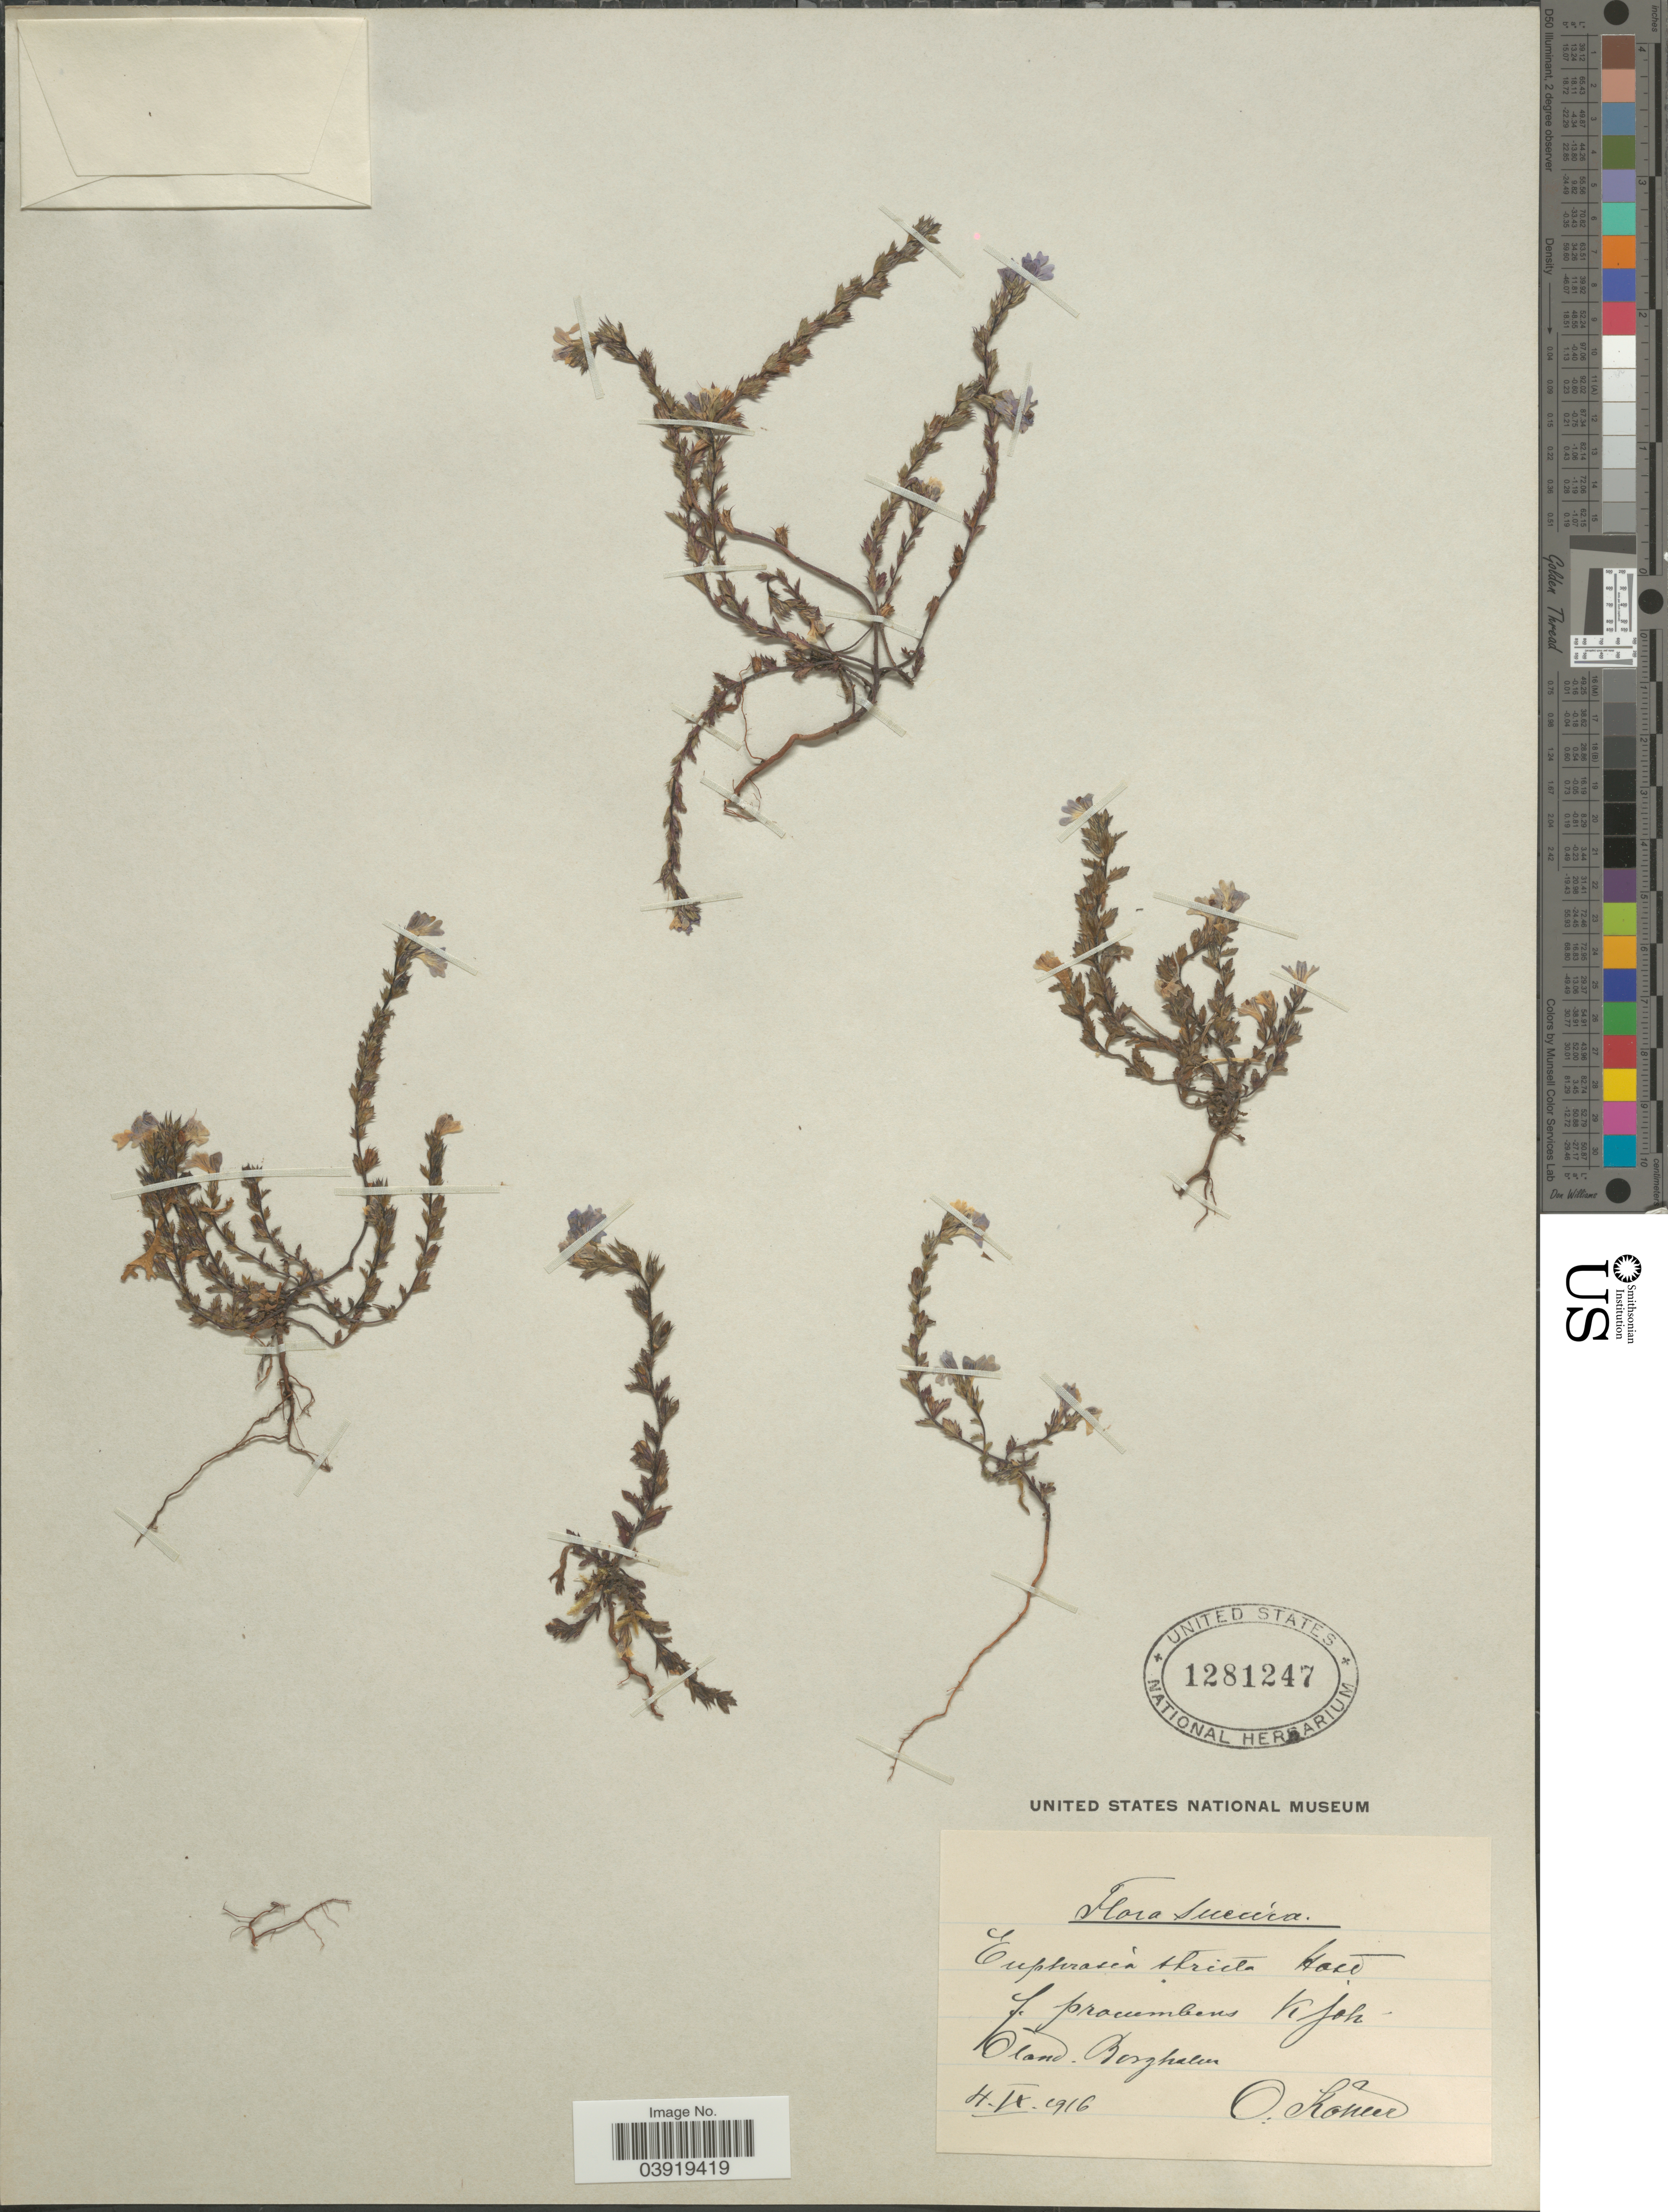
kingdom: Plantae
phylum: Tracheophyta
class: Magnoliopsida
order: Lamiales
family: Orobanchaceae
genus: Euphrasia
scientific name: Euphrasia stricta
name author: Kunth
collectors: O. Koneer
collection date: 1916-09-04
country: Sweden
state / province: Kalmar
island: Oland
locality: Suecica. Öland: Berghalen.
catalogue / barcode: US 1281247